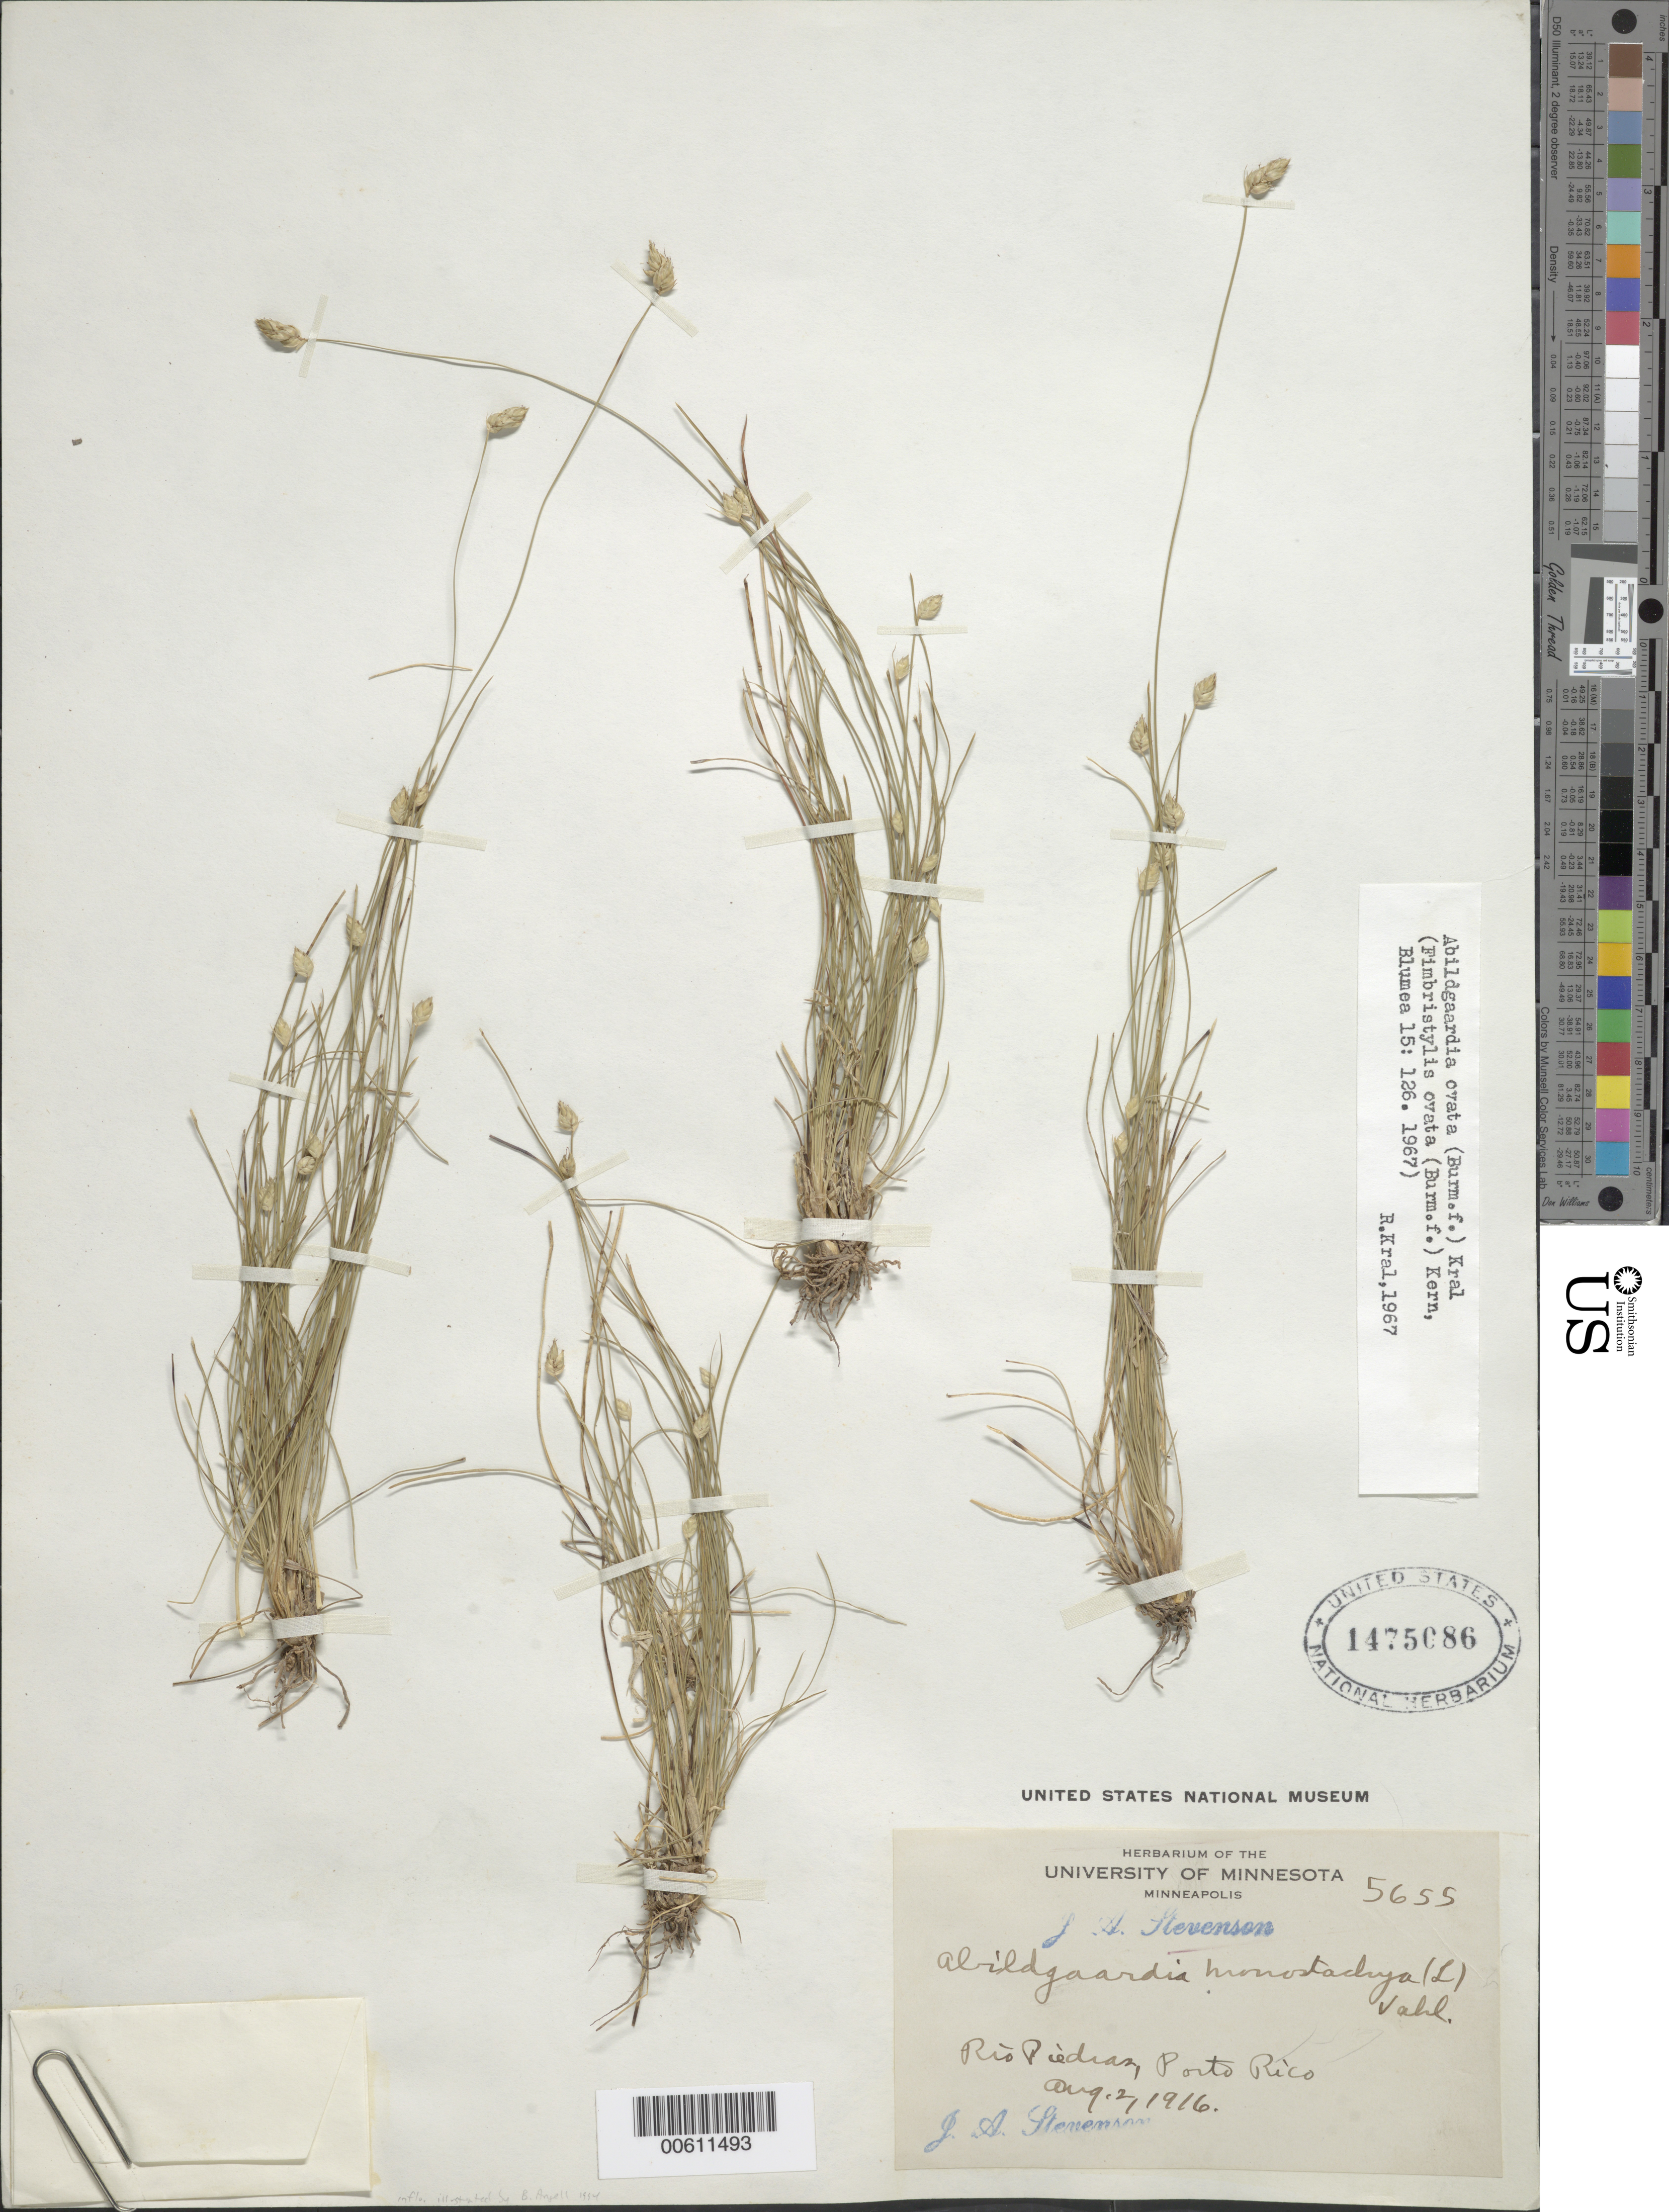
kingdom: Plantae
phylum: Tracheophyta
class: Liliopsida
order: Poales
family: Cyperaceae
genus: Abildgaardia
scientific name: Abildgaardia ovata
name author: (Burm. f.) Kral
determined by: Strong, M. T., (US), Smithsonian Institution - National Museum of Natural History (UNITED STATES)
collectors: J. Stevenson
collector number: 5655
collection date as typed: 02 Aug 1916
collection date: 1916-08-02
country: Puerto Rico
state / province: San Juan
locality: Rio Piedras.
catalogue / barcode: US 1475086